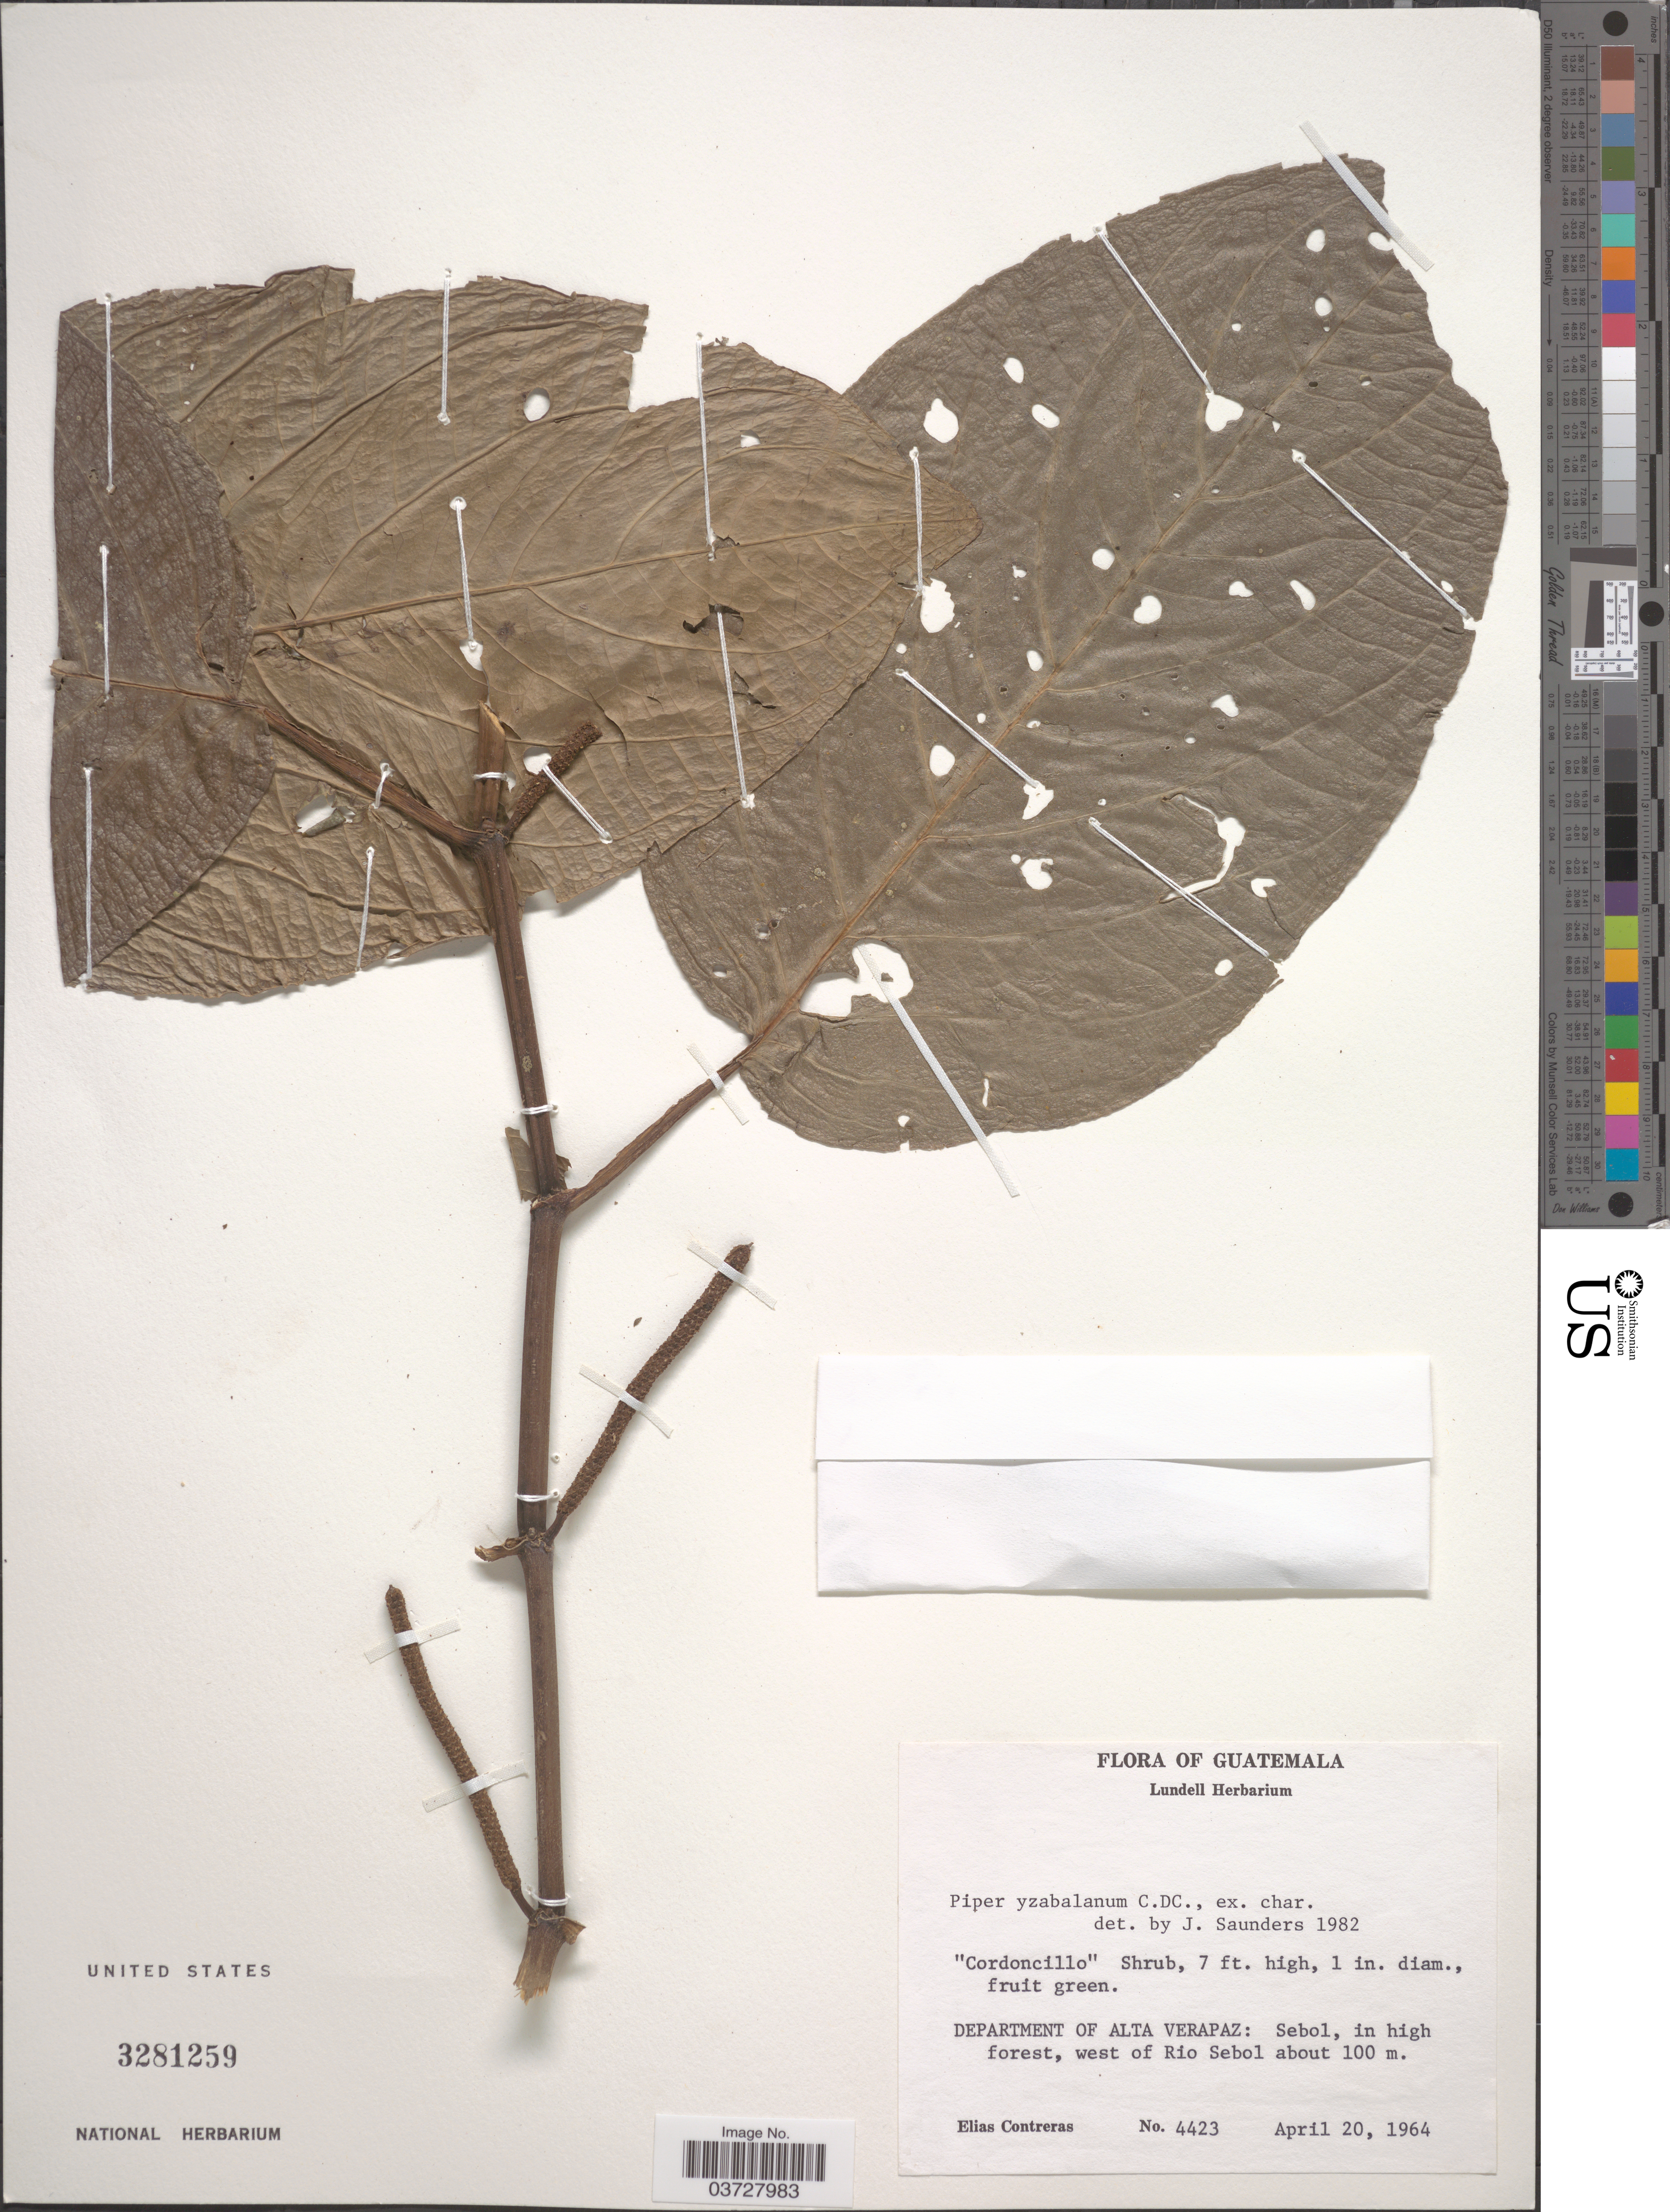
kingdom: Plantae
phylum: Tracheophyta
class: Magnoliopsida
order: Piperales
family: Piperaceae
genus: Piper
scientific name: Piper yzabalanum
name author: C. DC.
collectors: E. Contreras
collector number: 4423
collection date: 1964-04-20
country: Guatemala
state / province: Alta Verapaz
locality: Department of Alta Verapaz: Sebol, west of Rio Sebol.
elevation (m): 100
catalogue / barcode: US 3281259